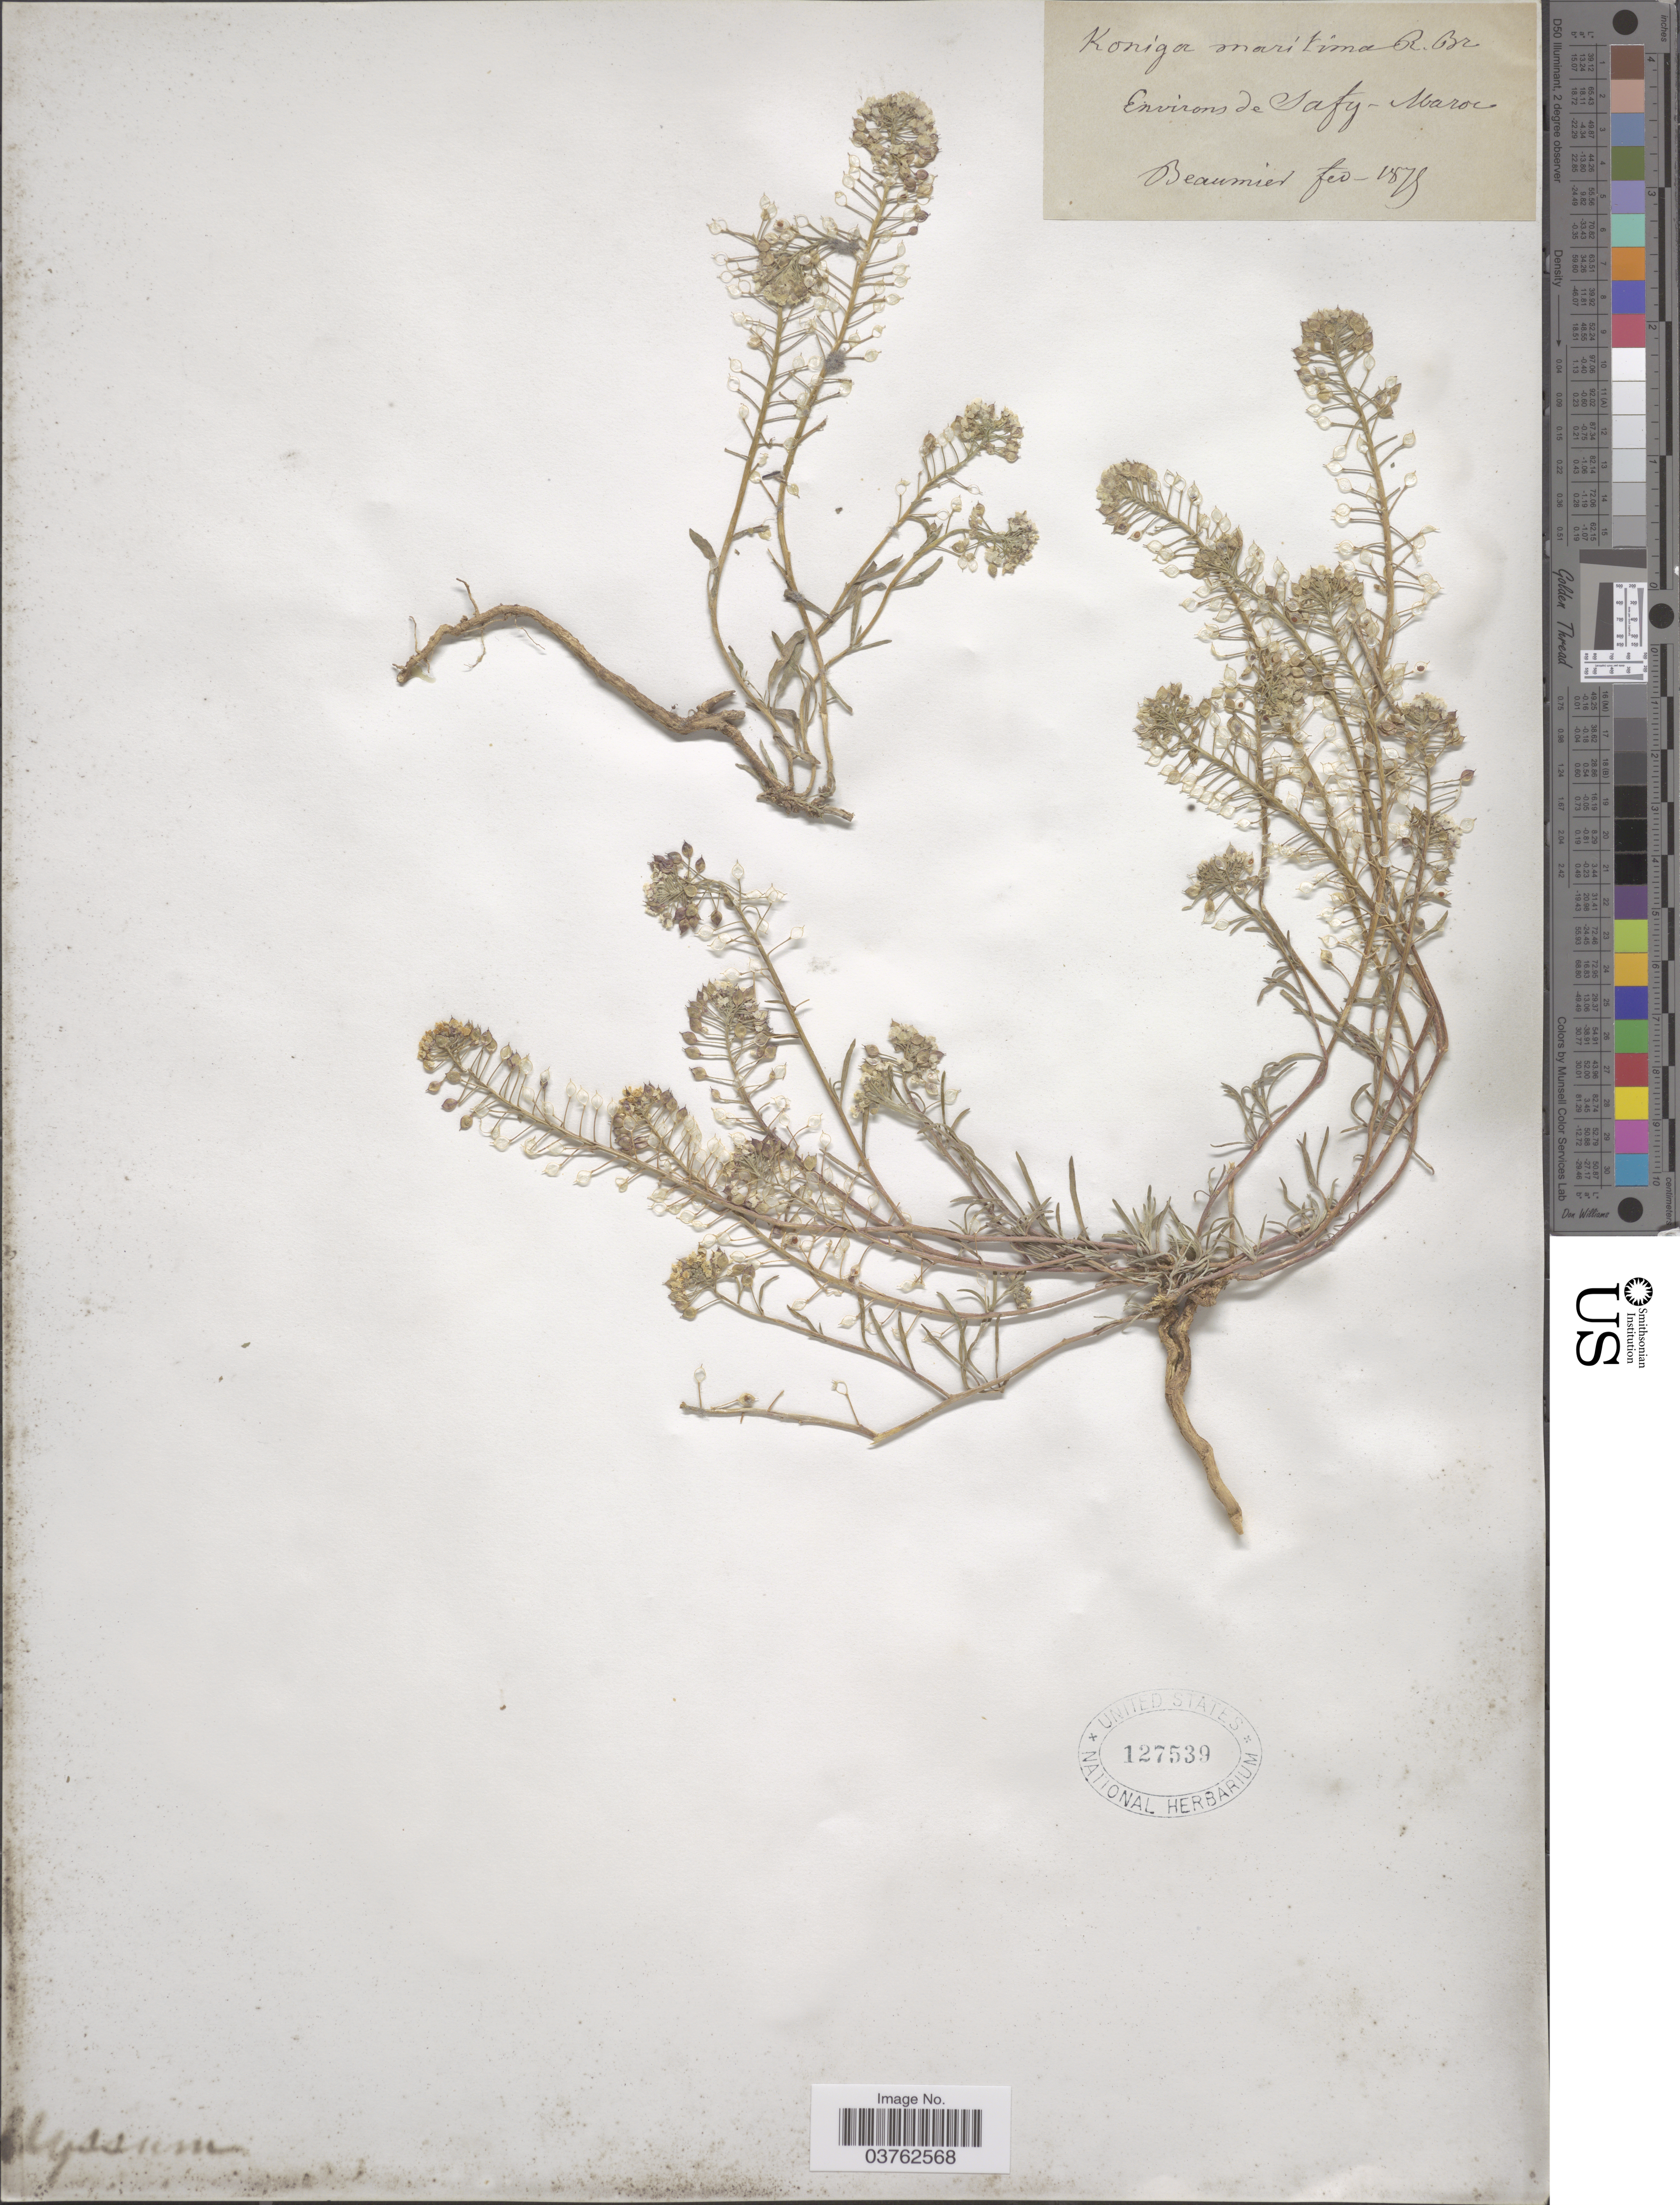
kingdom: Plantae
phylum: Tracheophyta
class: Magnoliopsida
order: Brassicales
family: Brassicaceae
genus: Lobularia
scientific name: Lobularia maritima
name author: (L.) Desv.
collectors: M. Beaumier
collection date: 1875-02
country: Morocco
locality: Environs de Safy.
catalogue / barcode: US 127539